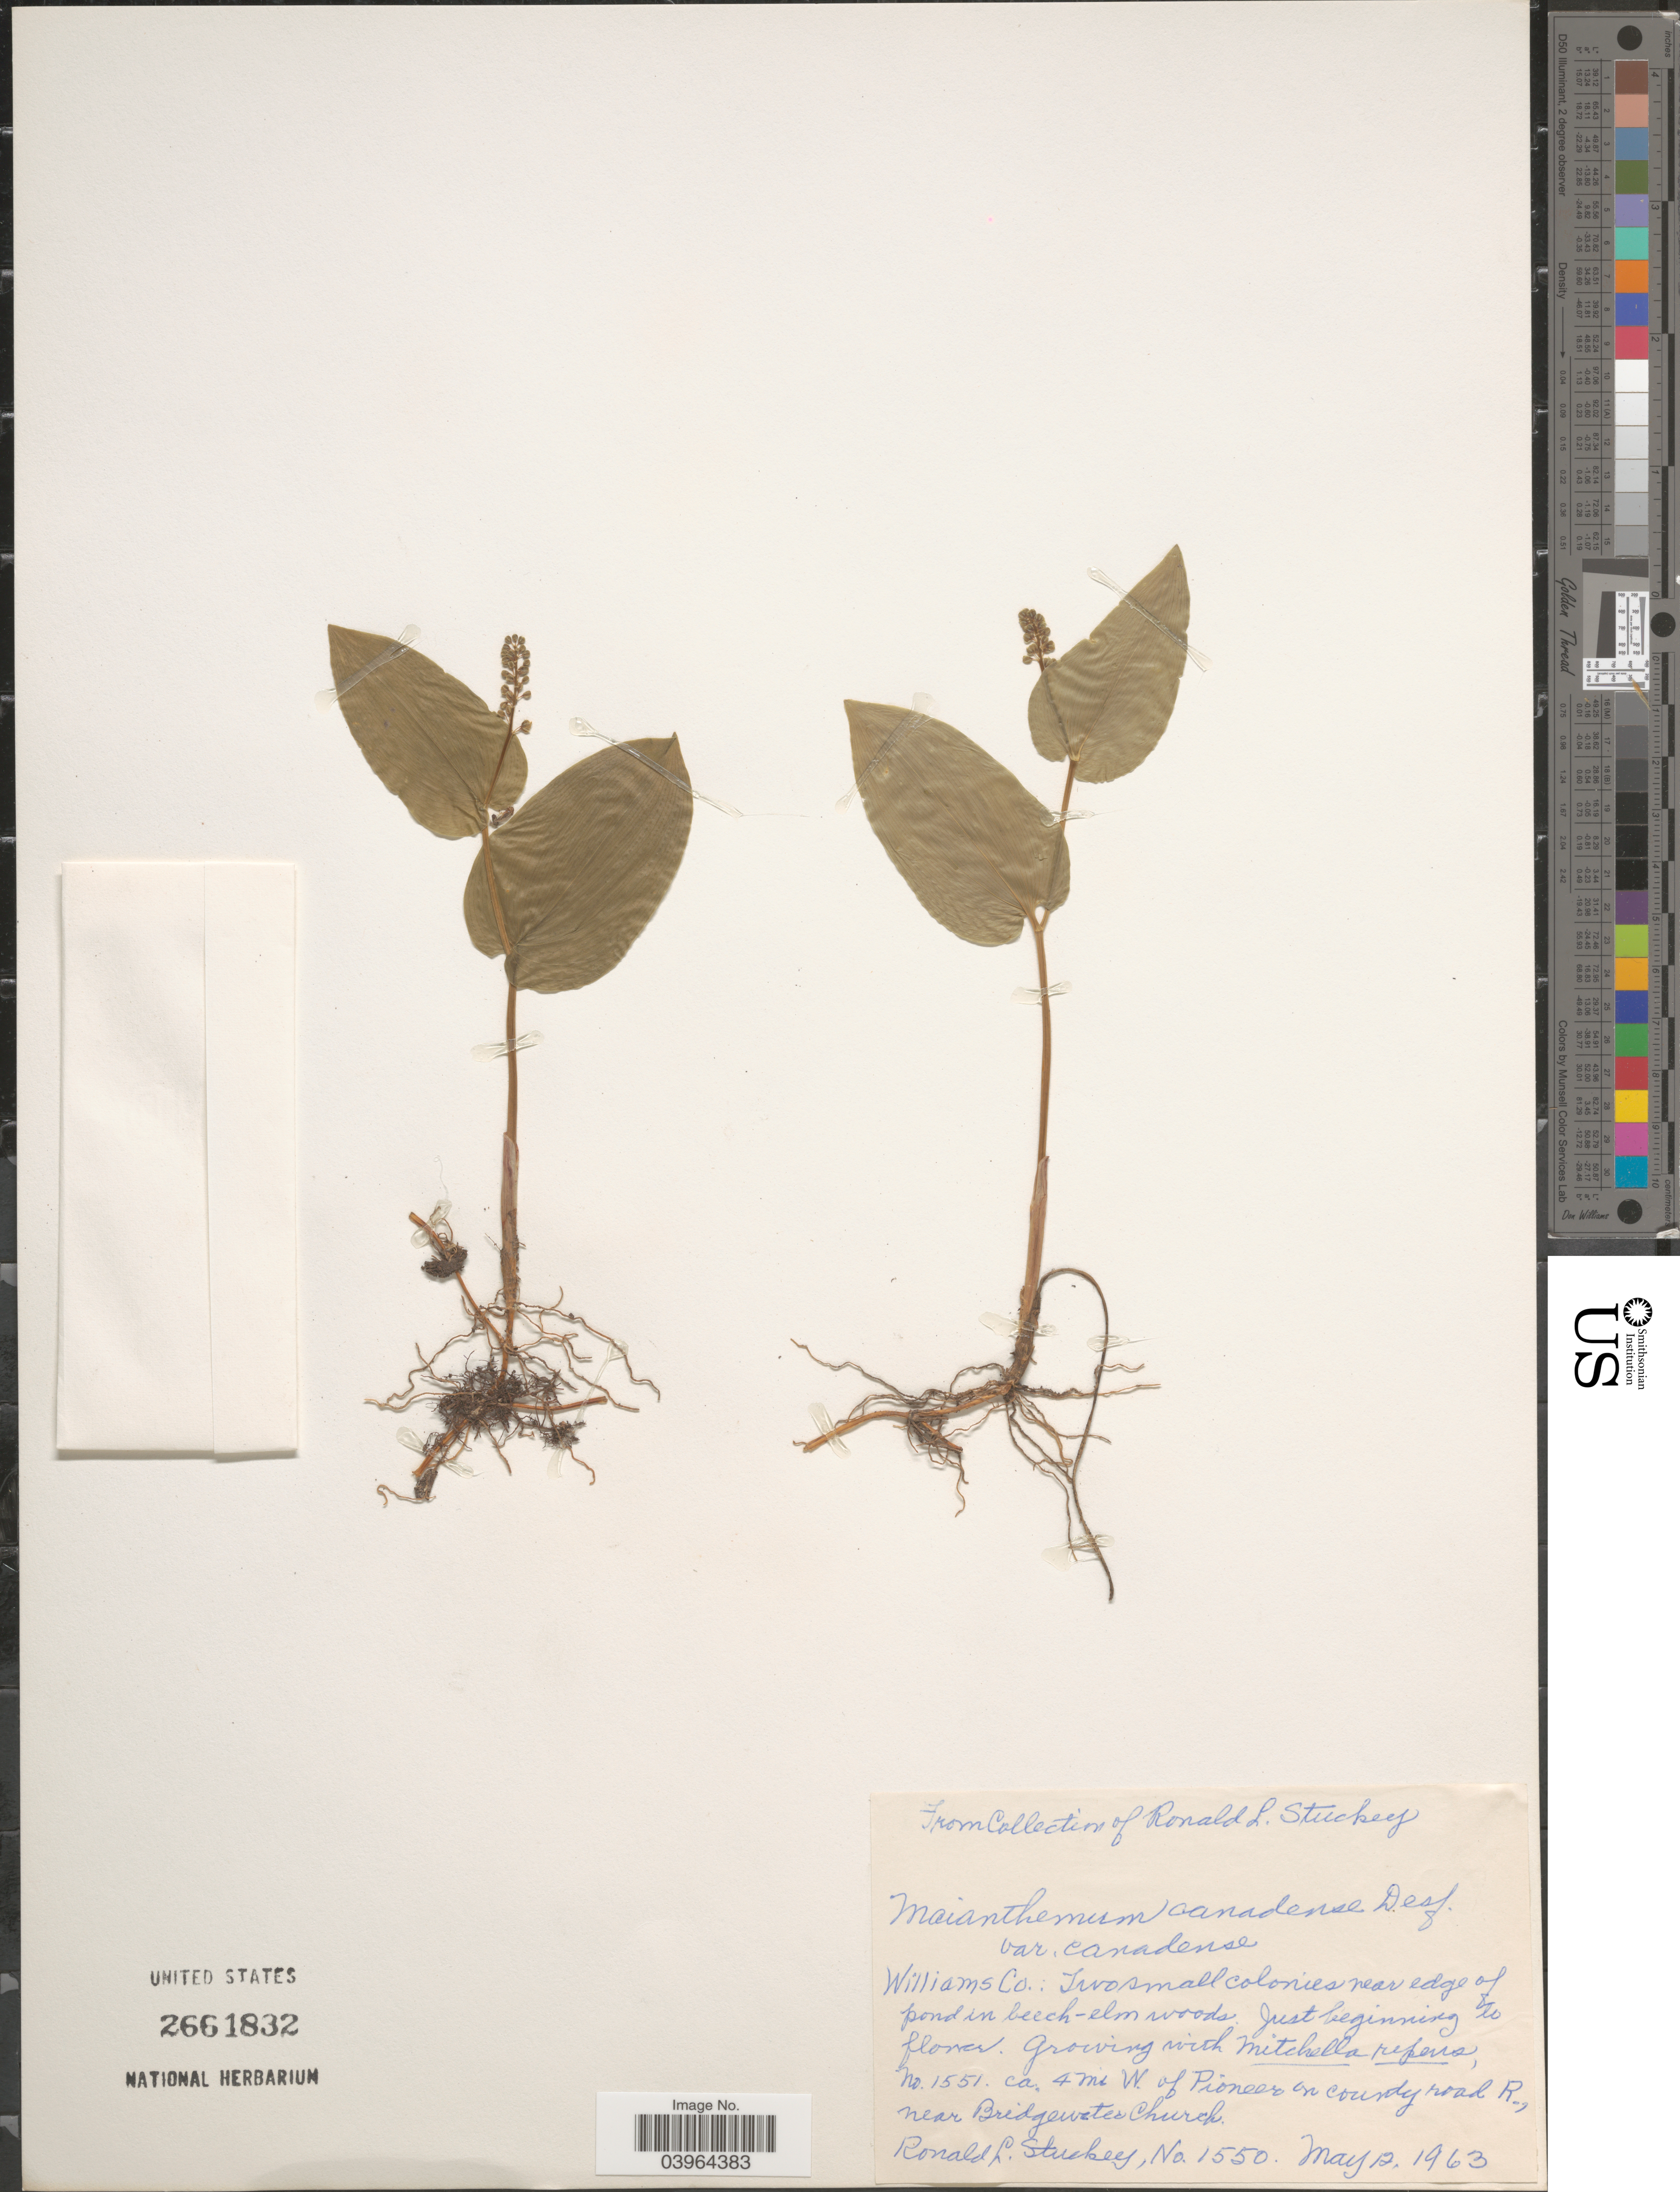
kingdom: Plantae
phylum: Tracheophyta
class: Liliopsida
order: Asparagales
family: Asparagaceae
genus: Maianthemum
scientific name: Maianthemum canadense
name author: Desf.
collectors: R. L. Stuckey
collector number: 1550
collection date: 1963-05-12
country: United States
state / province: Ohio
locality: Williams Co: Two small colonies near edge of pond in beech-elm woods. Ca. 4 mi W. of Pioneer on county road R., near Bridgewater Church.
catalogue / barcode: US 2661832